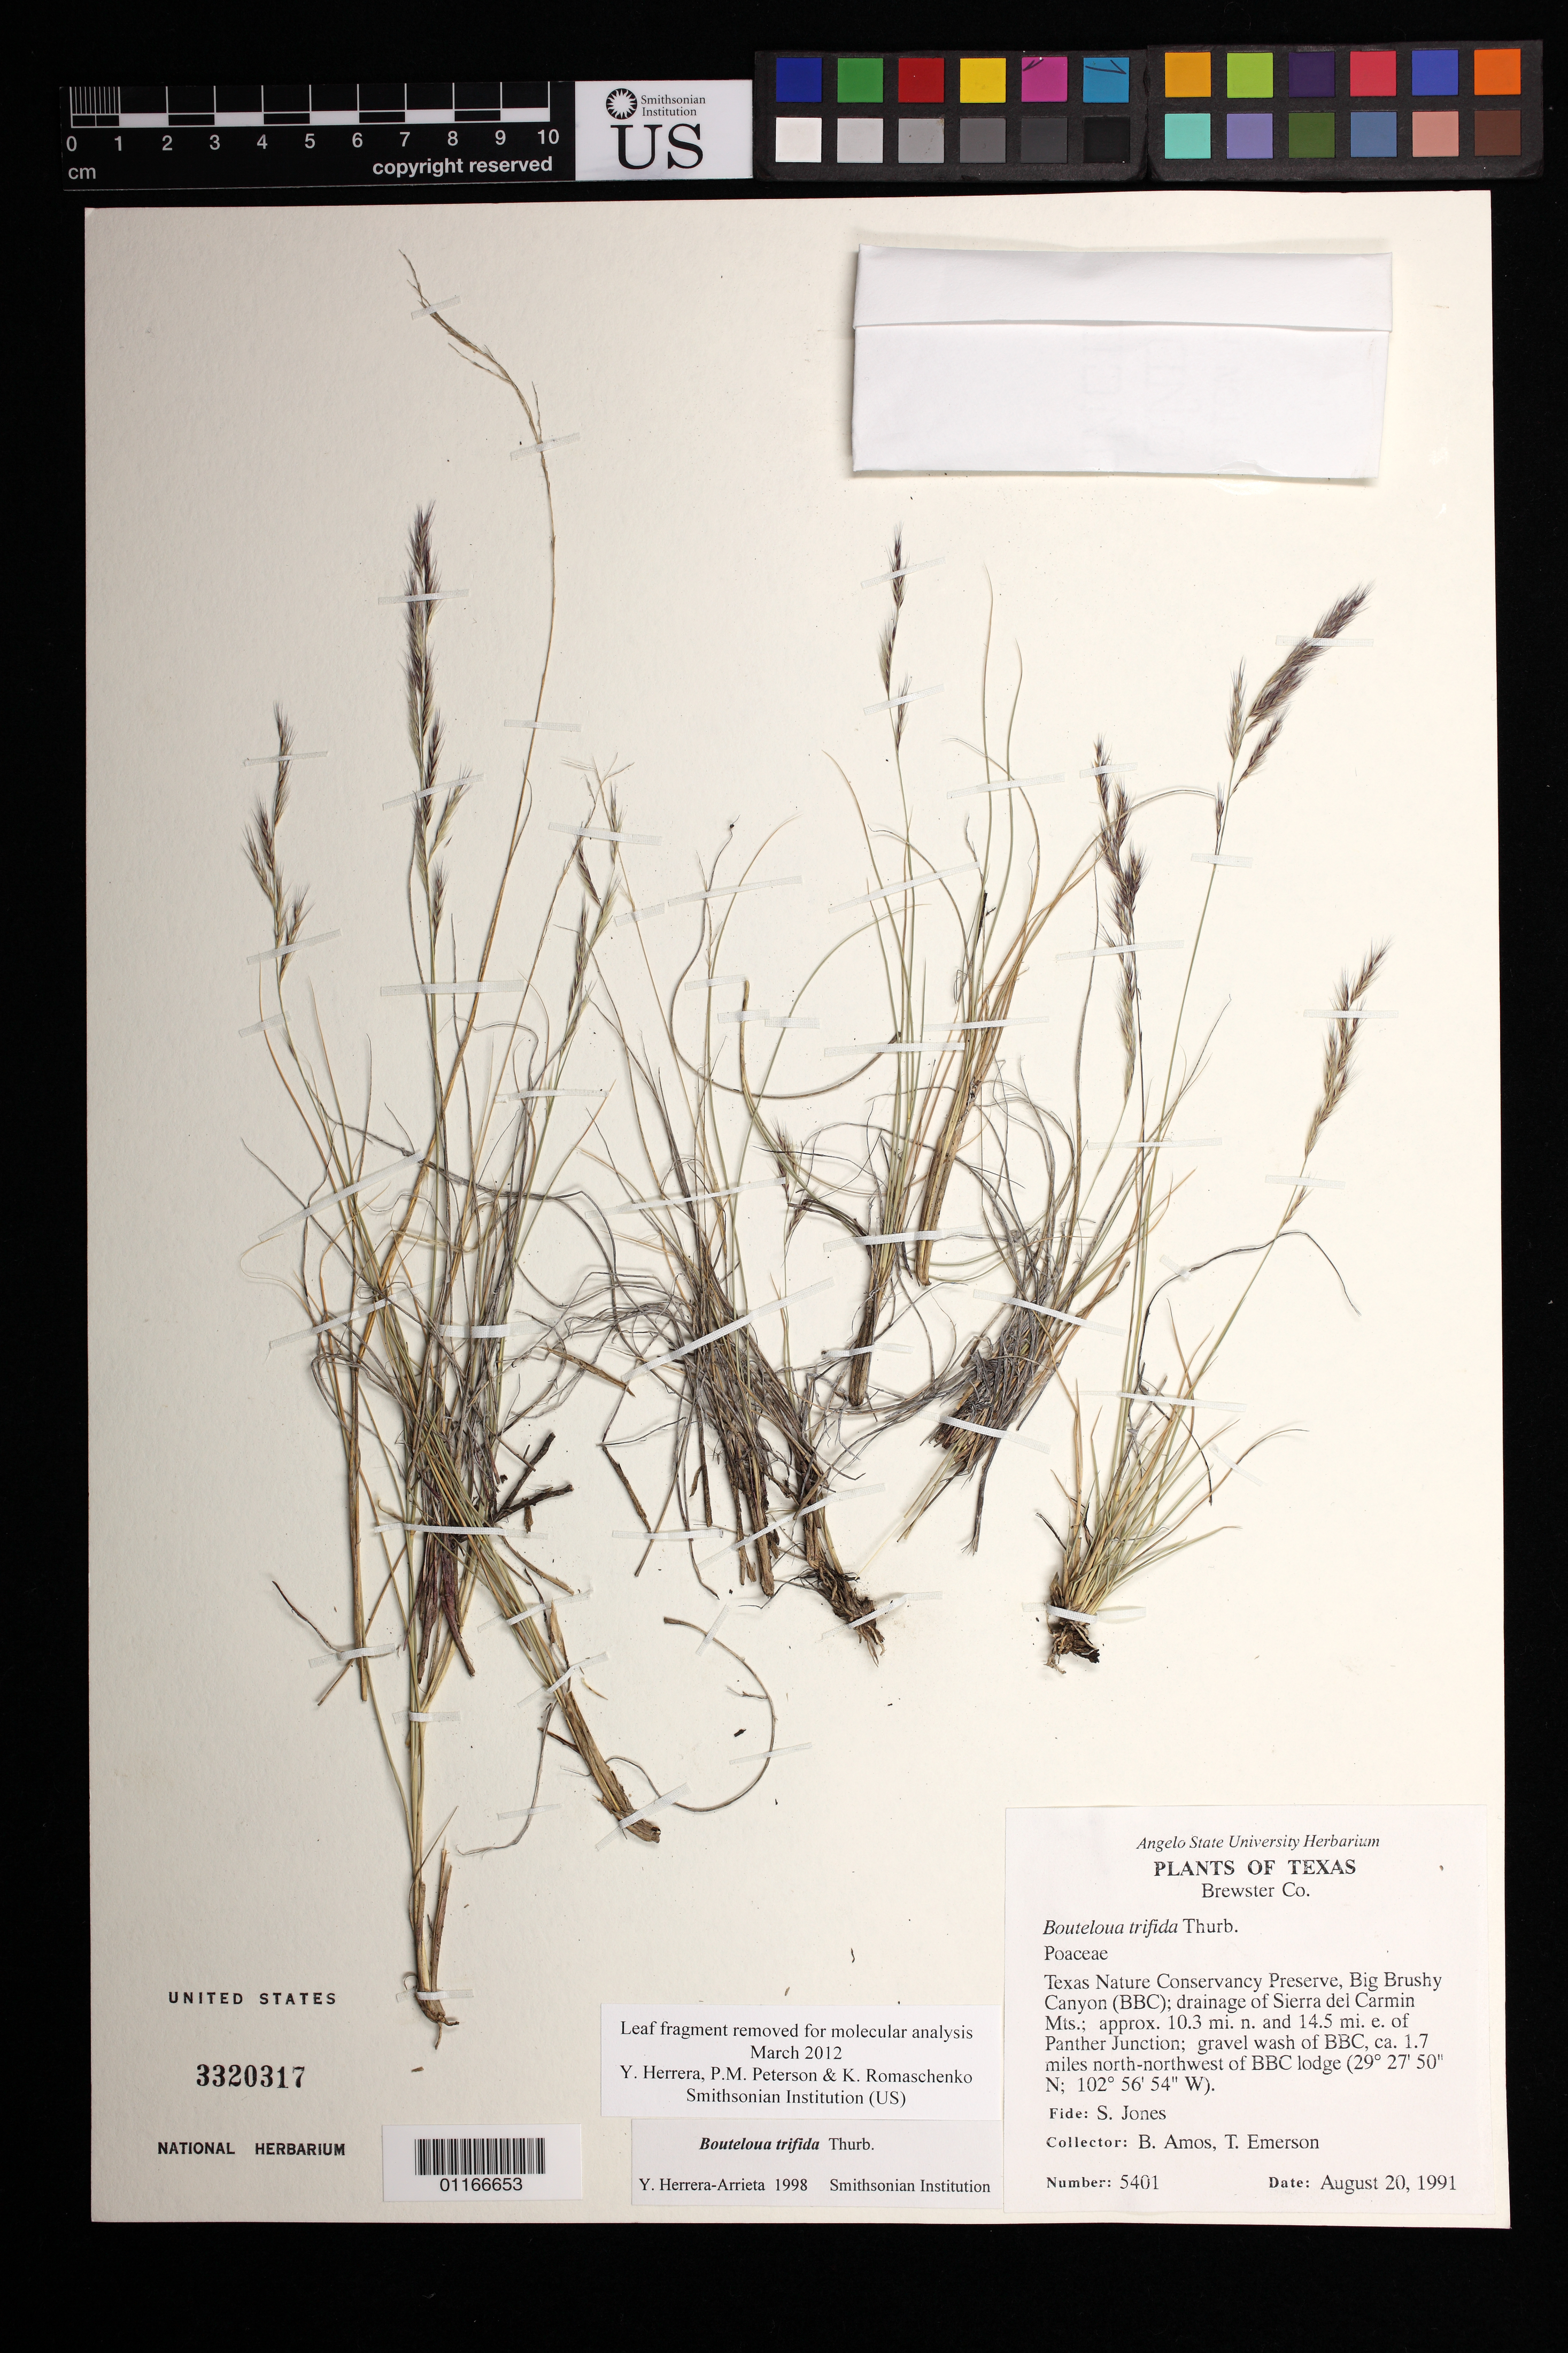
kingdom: Plantae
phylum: Tracheophyta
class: Liliopsida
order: Poales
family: Poaceae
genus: Bouteloua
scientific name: Bouteloua trifida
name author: Thurb.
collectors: B. Amos & T. Emerson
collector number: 5401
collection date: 1991-08-20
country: United States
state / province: Texas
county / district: Brewster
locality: Approx. 10.3 mi N and 14.5 mi E of Panther Junction; gravel wash of BBC, ca. 1.7 miles NNW of BBC lodge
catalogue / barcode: US 3320317